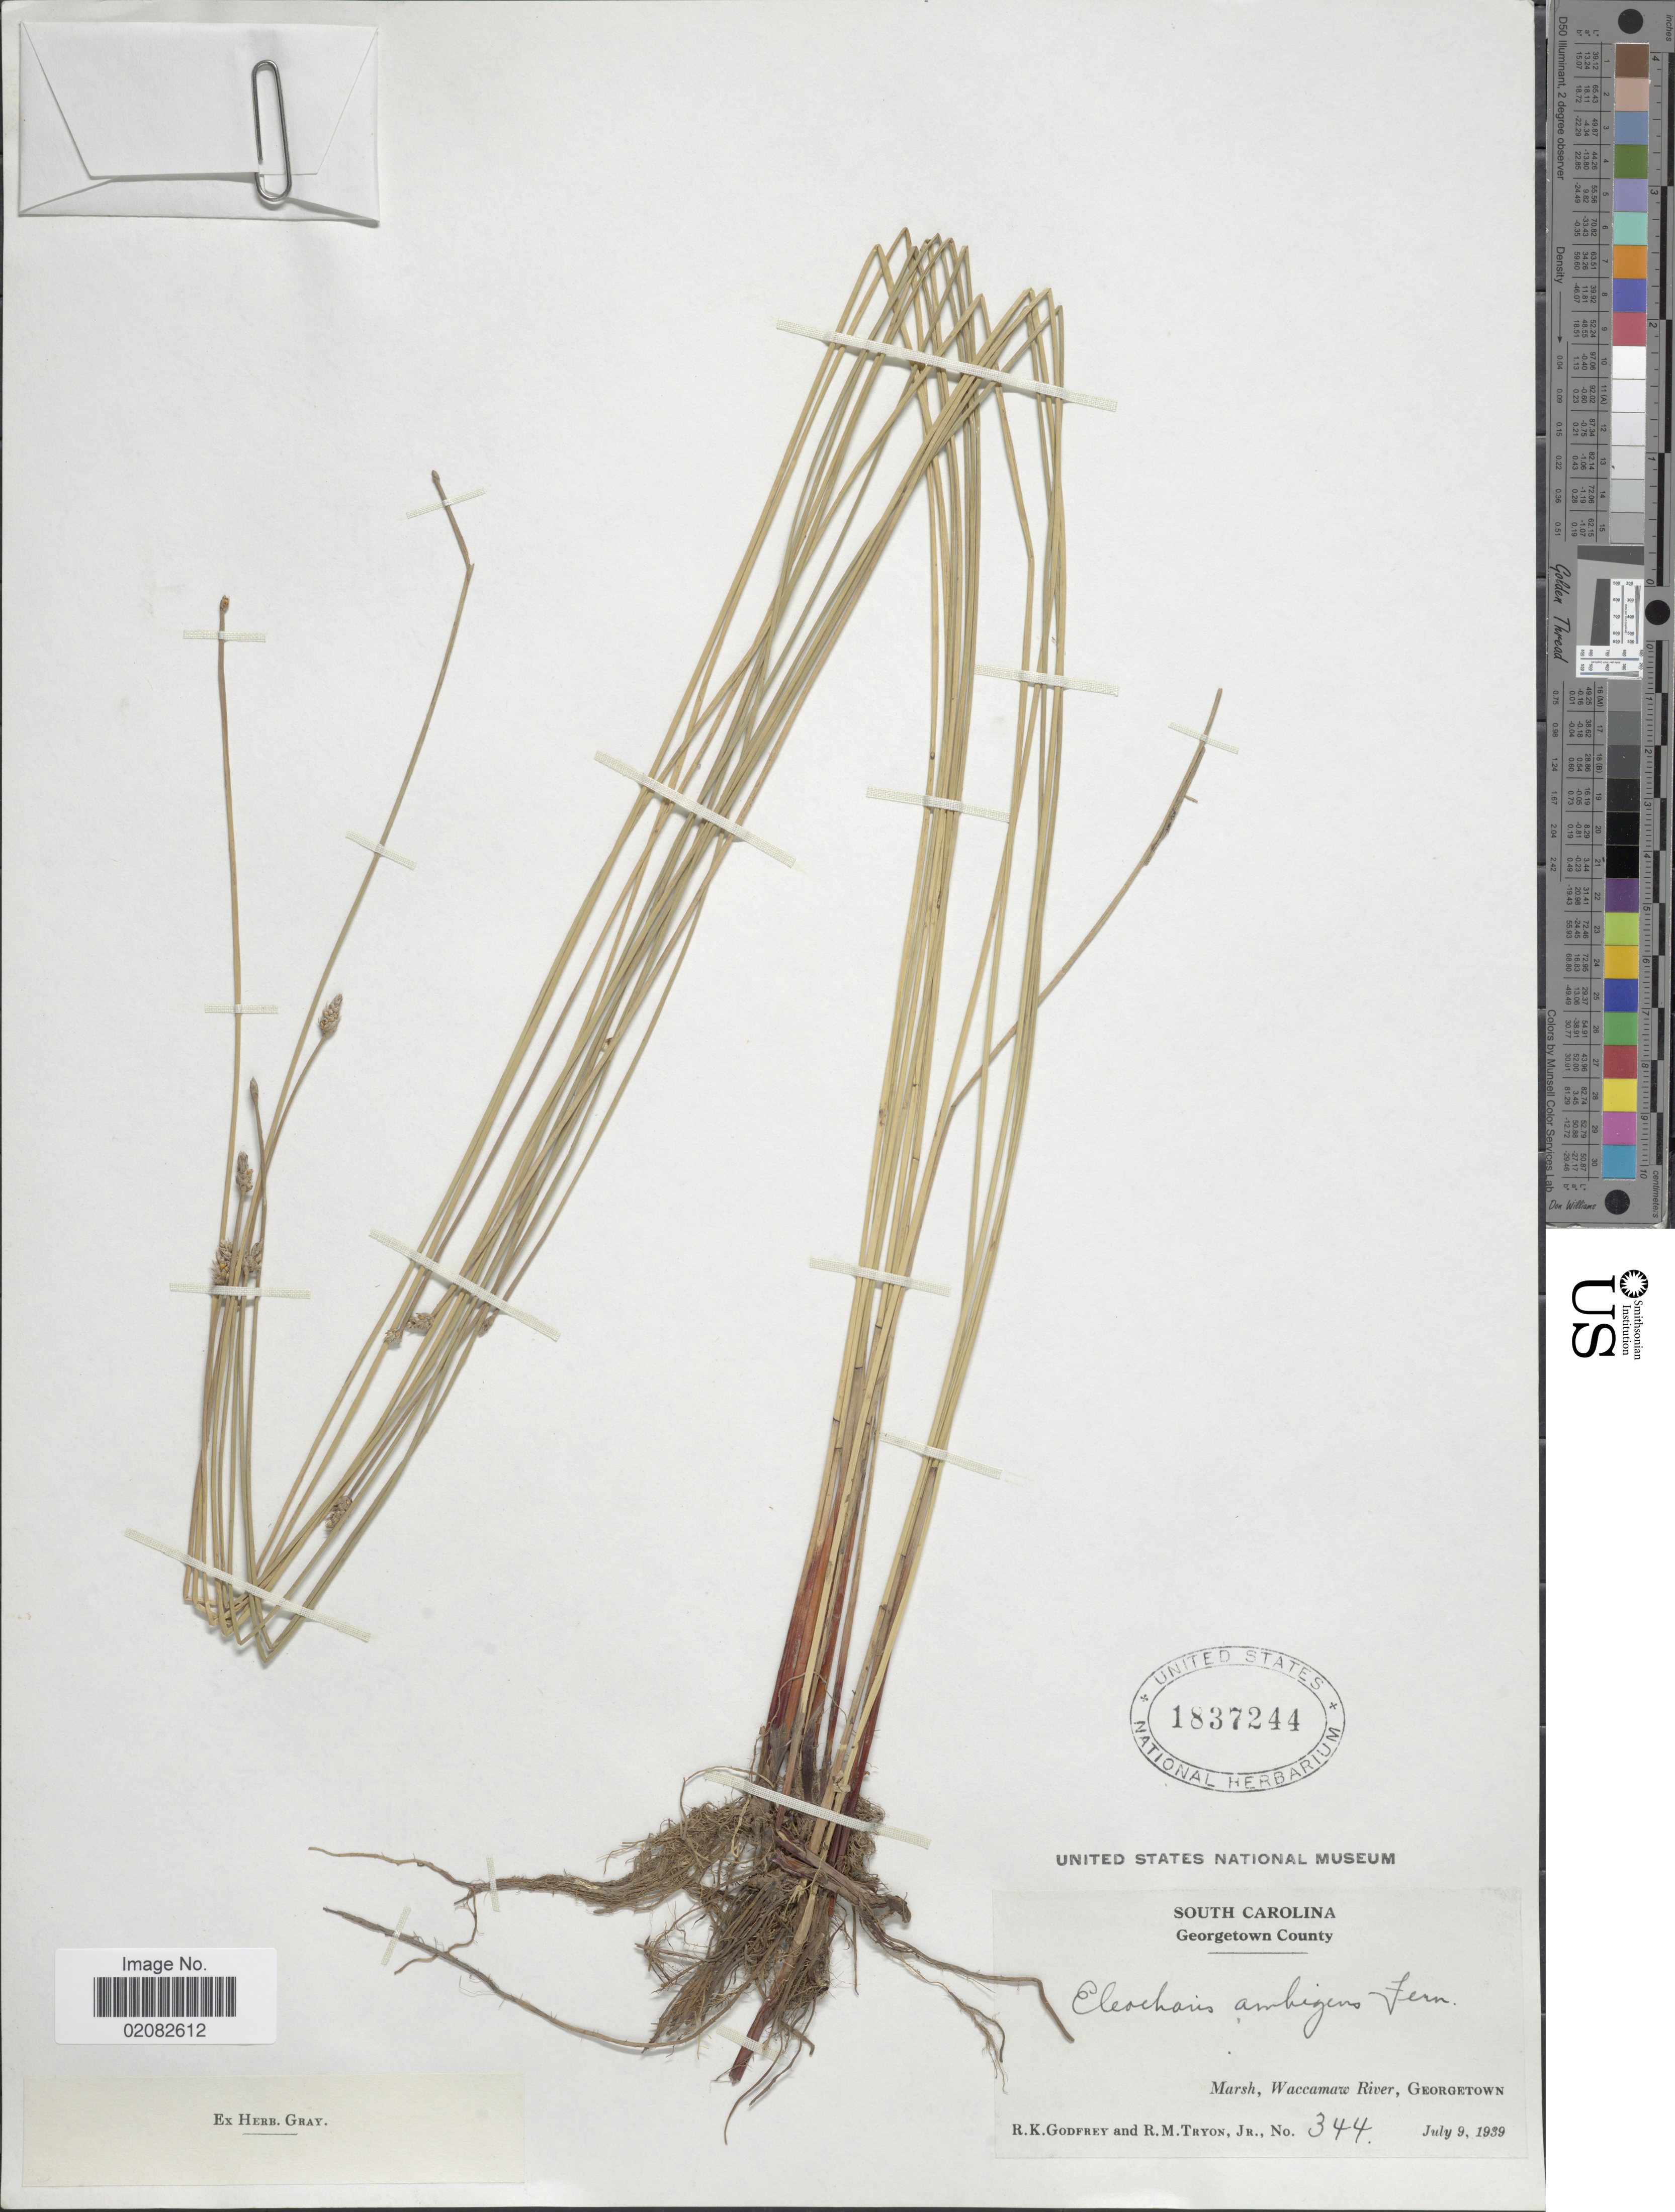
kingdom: Plantae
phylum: Tracheophyta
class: Liliopsida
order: Poales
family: Cyperaceae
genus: Eleocharis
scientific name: Eleocharis fallax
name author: Weath.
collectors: R. K. Godfrey & R. M. Tryon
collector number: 344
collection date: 1939-07-09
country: United States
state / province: South Carolina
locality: Georgetown County, Waccamaw River, Georgetown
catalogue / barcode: US 1837244